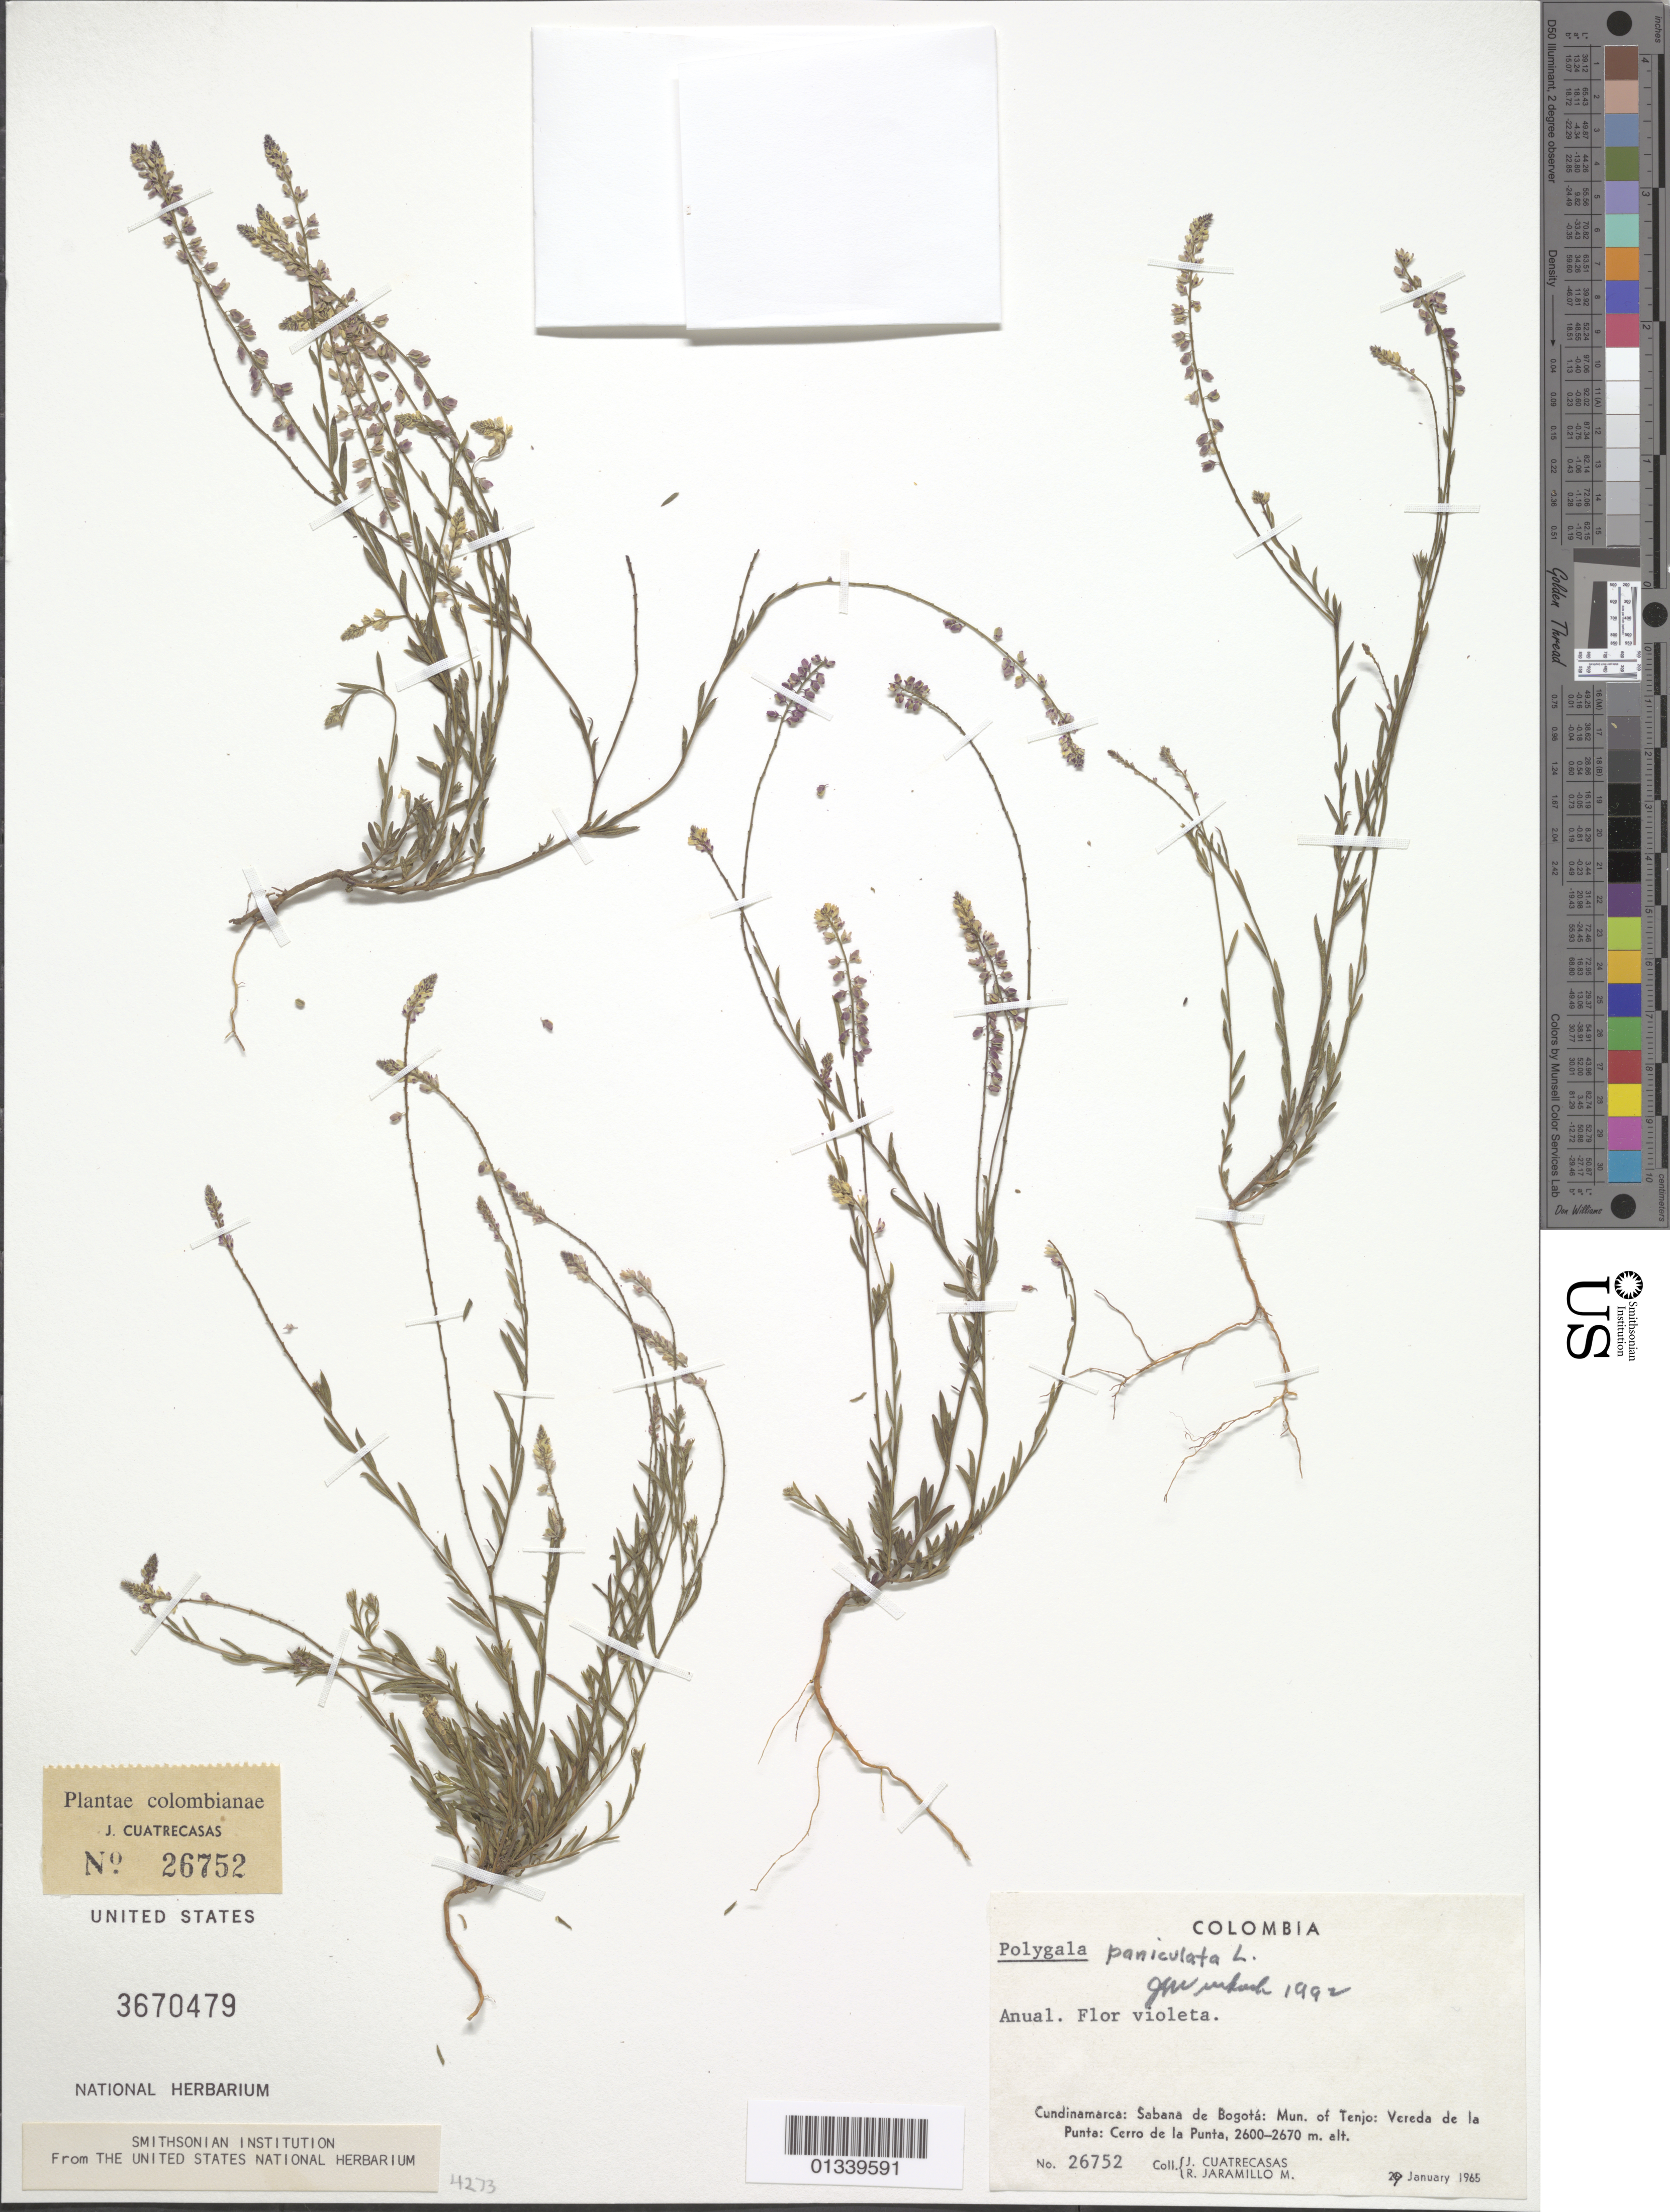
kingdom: Plantae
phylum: Tracheophyta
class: Magnoliopsida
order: Fabales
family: Polygalaceae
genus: Polygala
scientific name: Polygala paniculata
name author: L.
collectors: J. Cuatrecasas & R. Jaramillo M.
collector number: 36752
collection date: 1965-01-29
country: Colombia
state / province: Cundinamarca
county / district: Tenjo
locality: Sabana de Bogota: Mun. of Tenjo: verede de la Punta: Cerro de la Punta.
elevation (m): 2600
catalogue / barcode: US 3670479